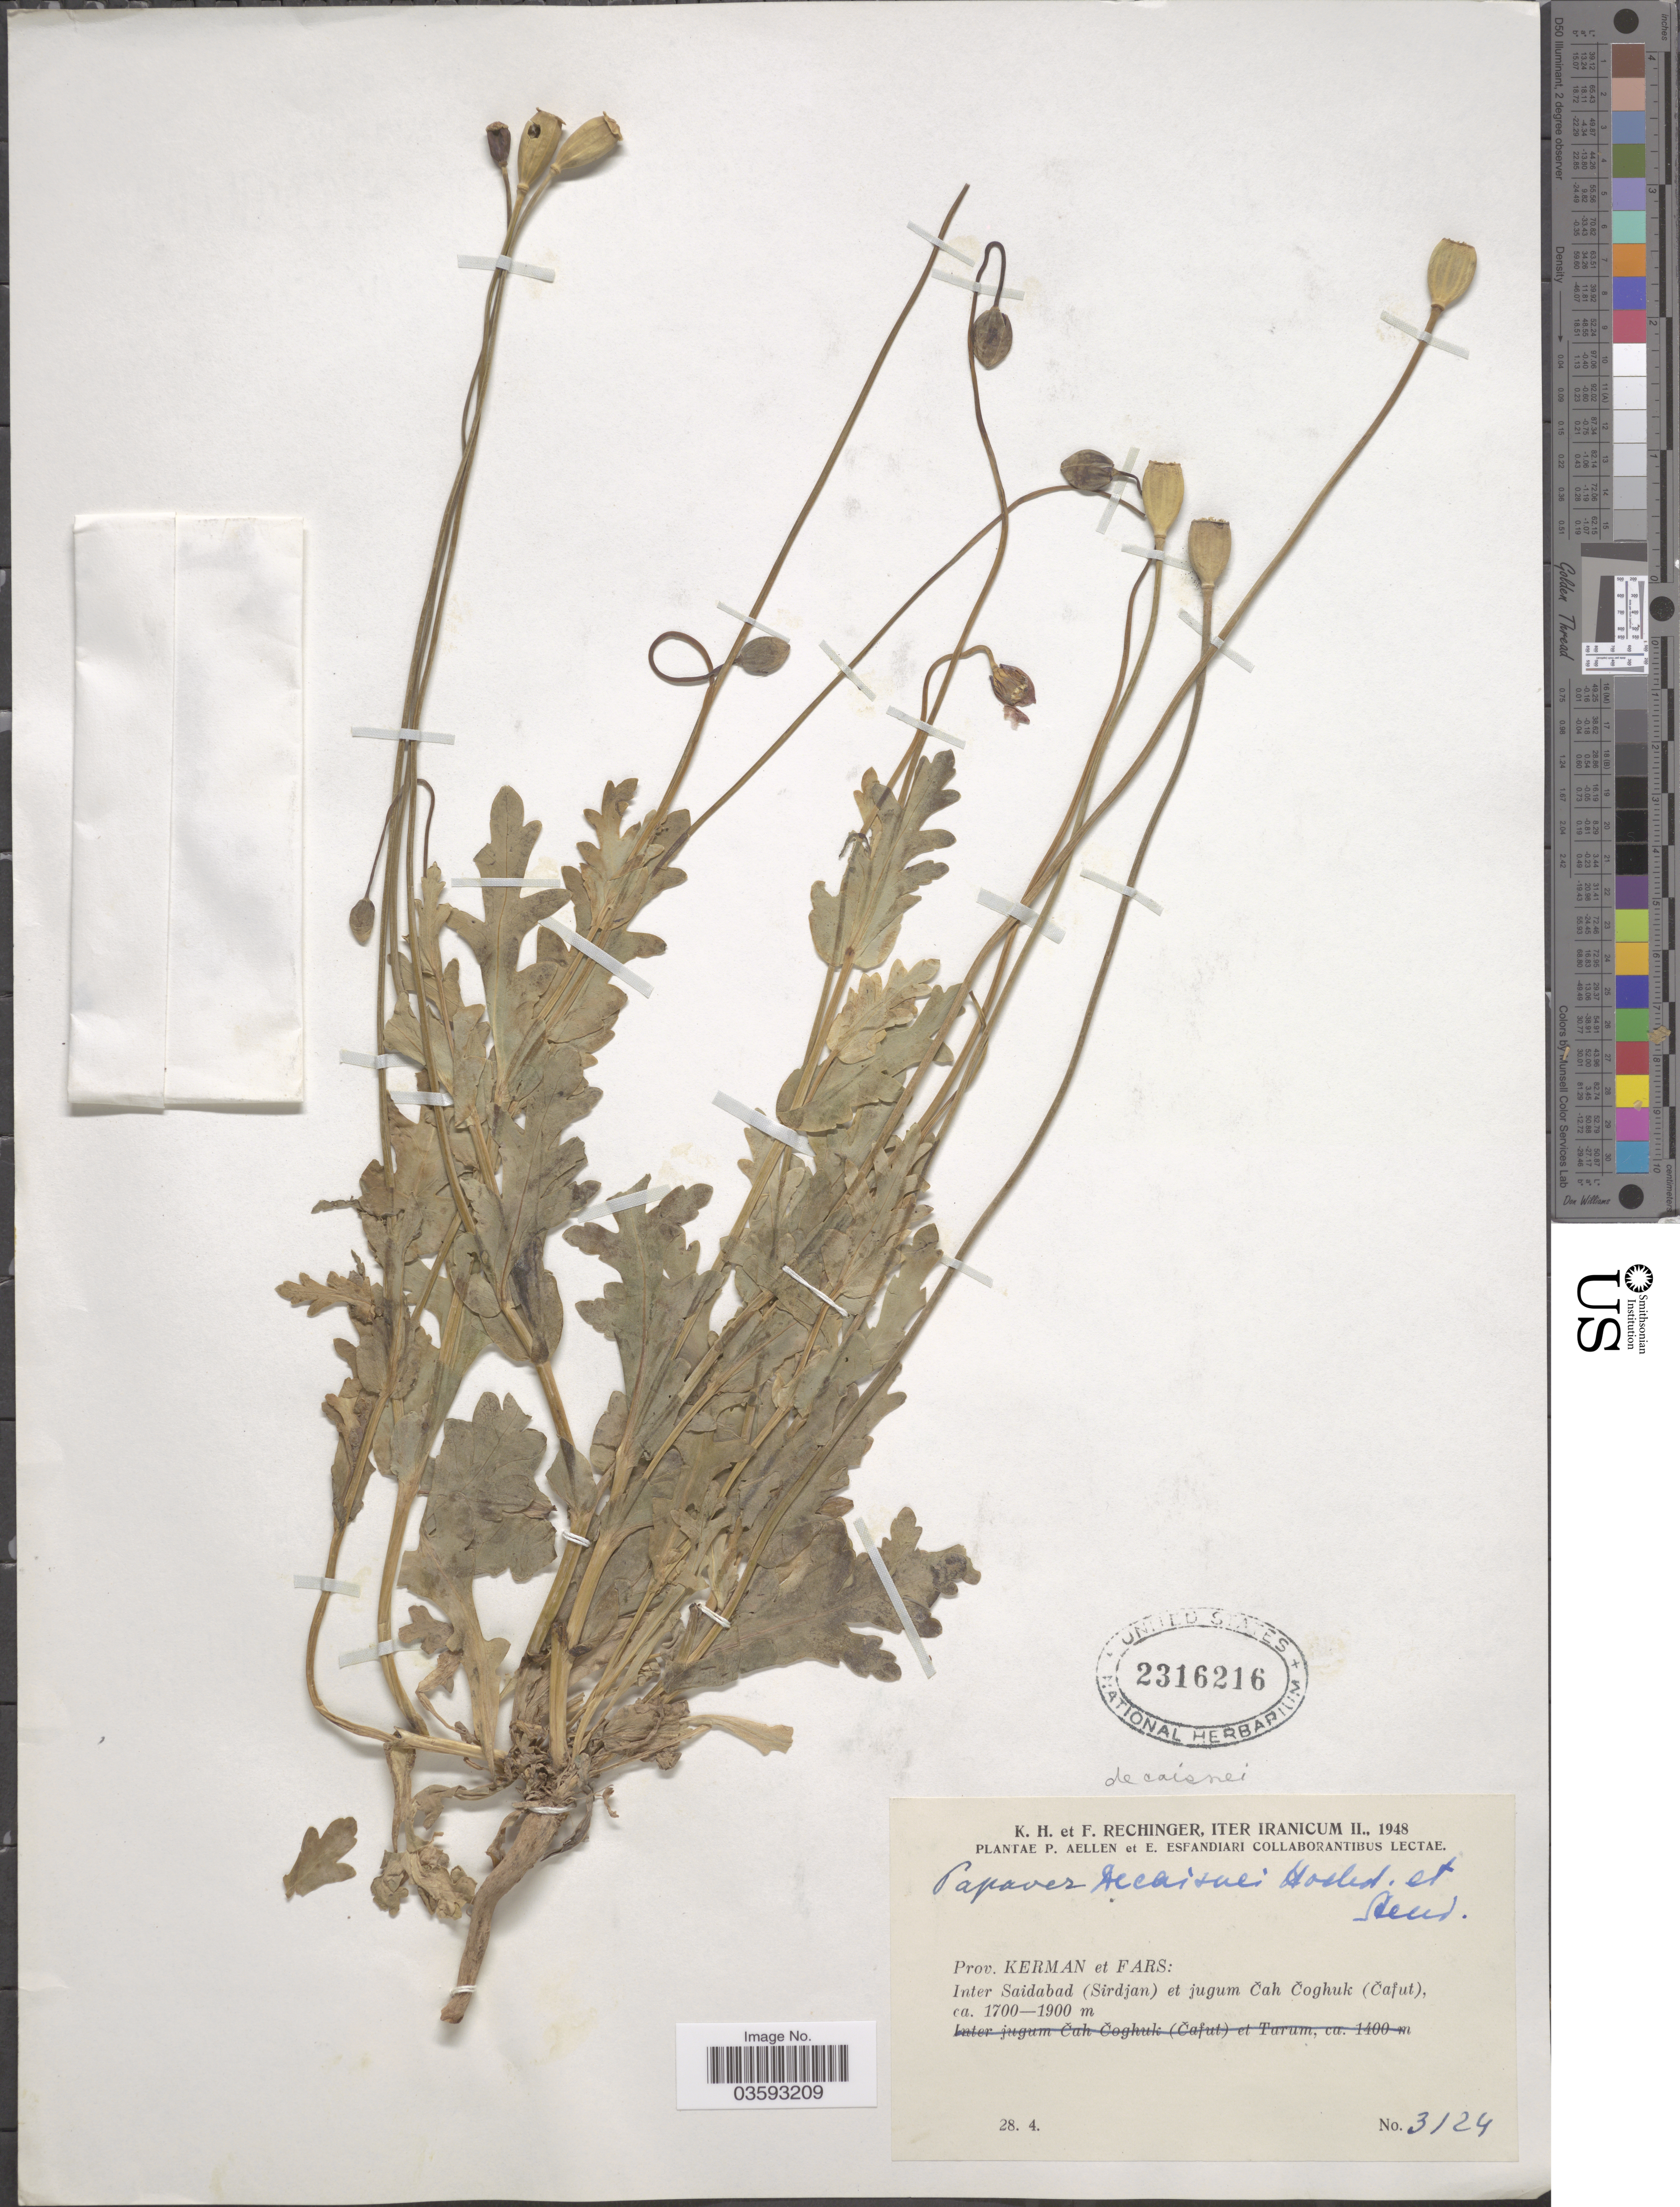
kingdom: Plantae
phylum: Tracheophyta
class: Magnoliopsida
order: Ranunculales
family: Papaveraceae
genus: Papaver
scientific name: Papaver decaisnei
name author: Hochst. & Steud. ex Elkan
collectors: K. H. Rechinger & F. Rechinger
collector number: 3124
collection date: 1948-04-28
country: Iran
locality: Iter Iranicum II. Prov. Kerman et Fars: Inter Saidabad (Sirdjan) et jugum Čah Čoghuk (Čafut).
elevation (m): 1700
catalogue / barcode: US 2316216